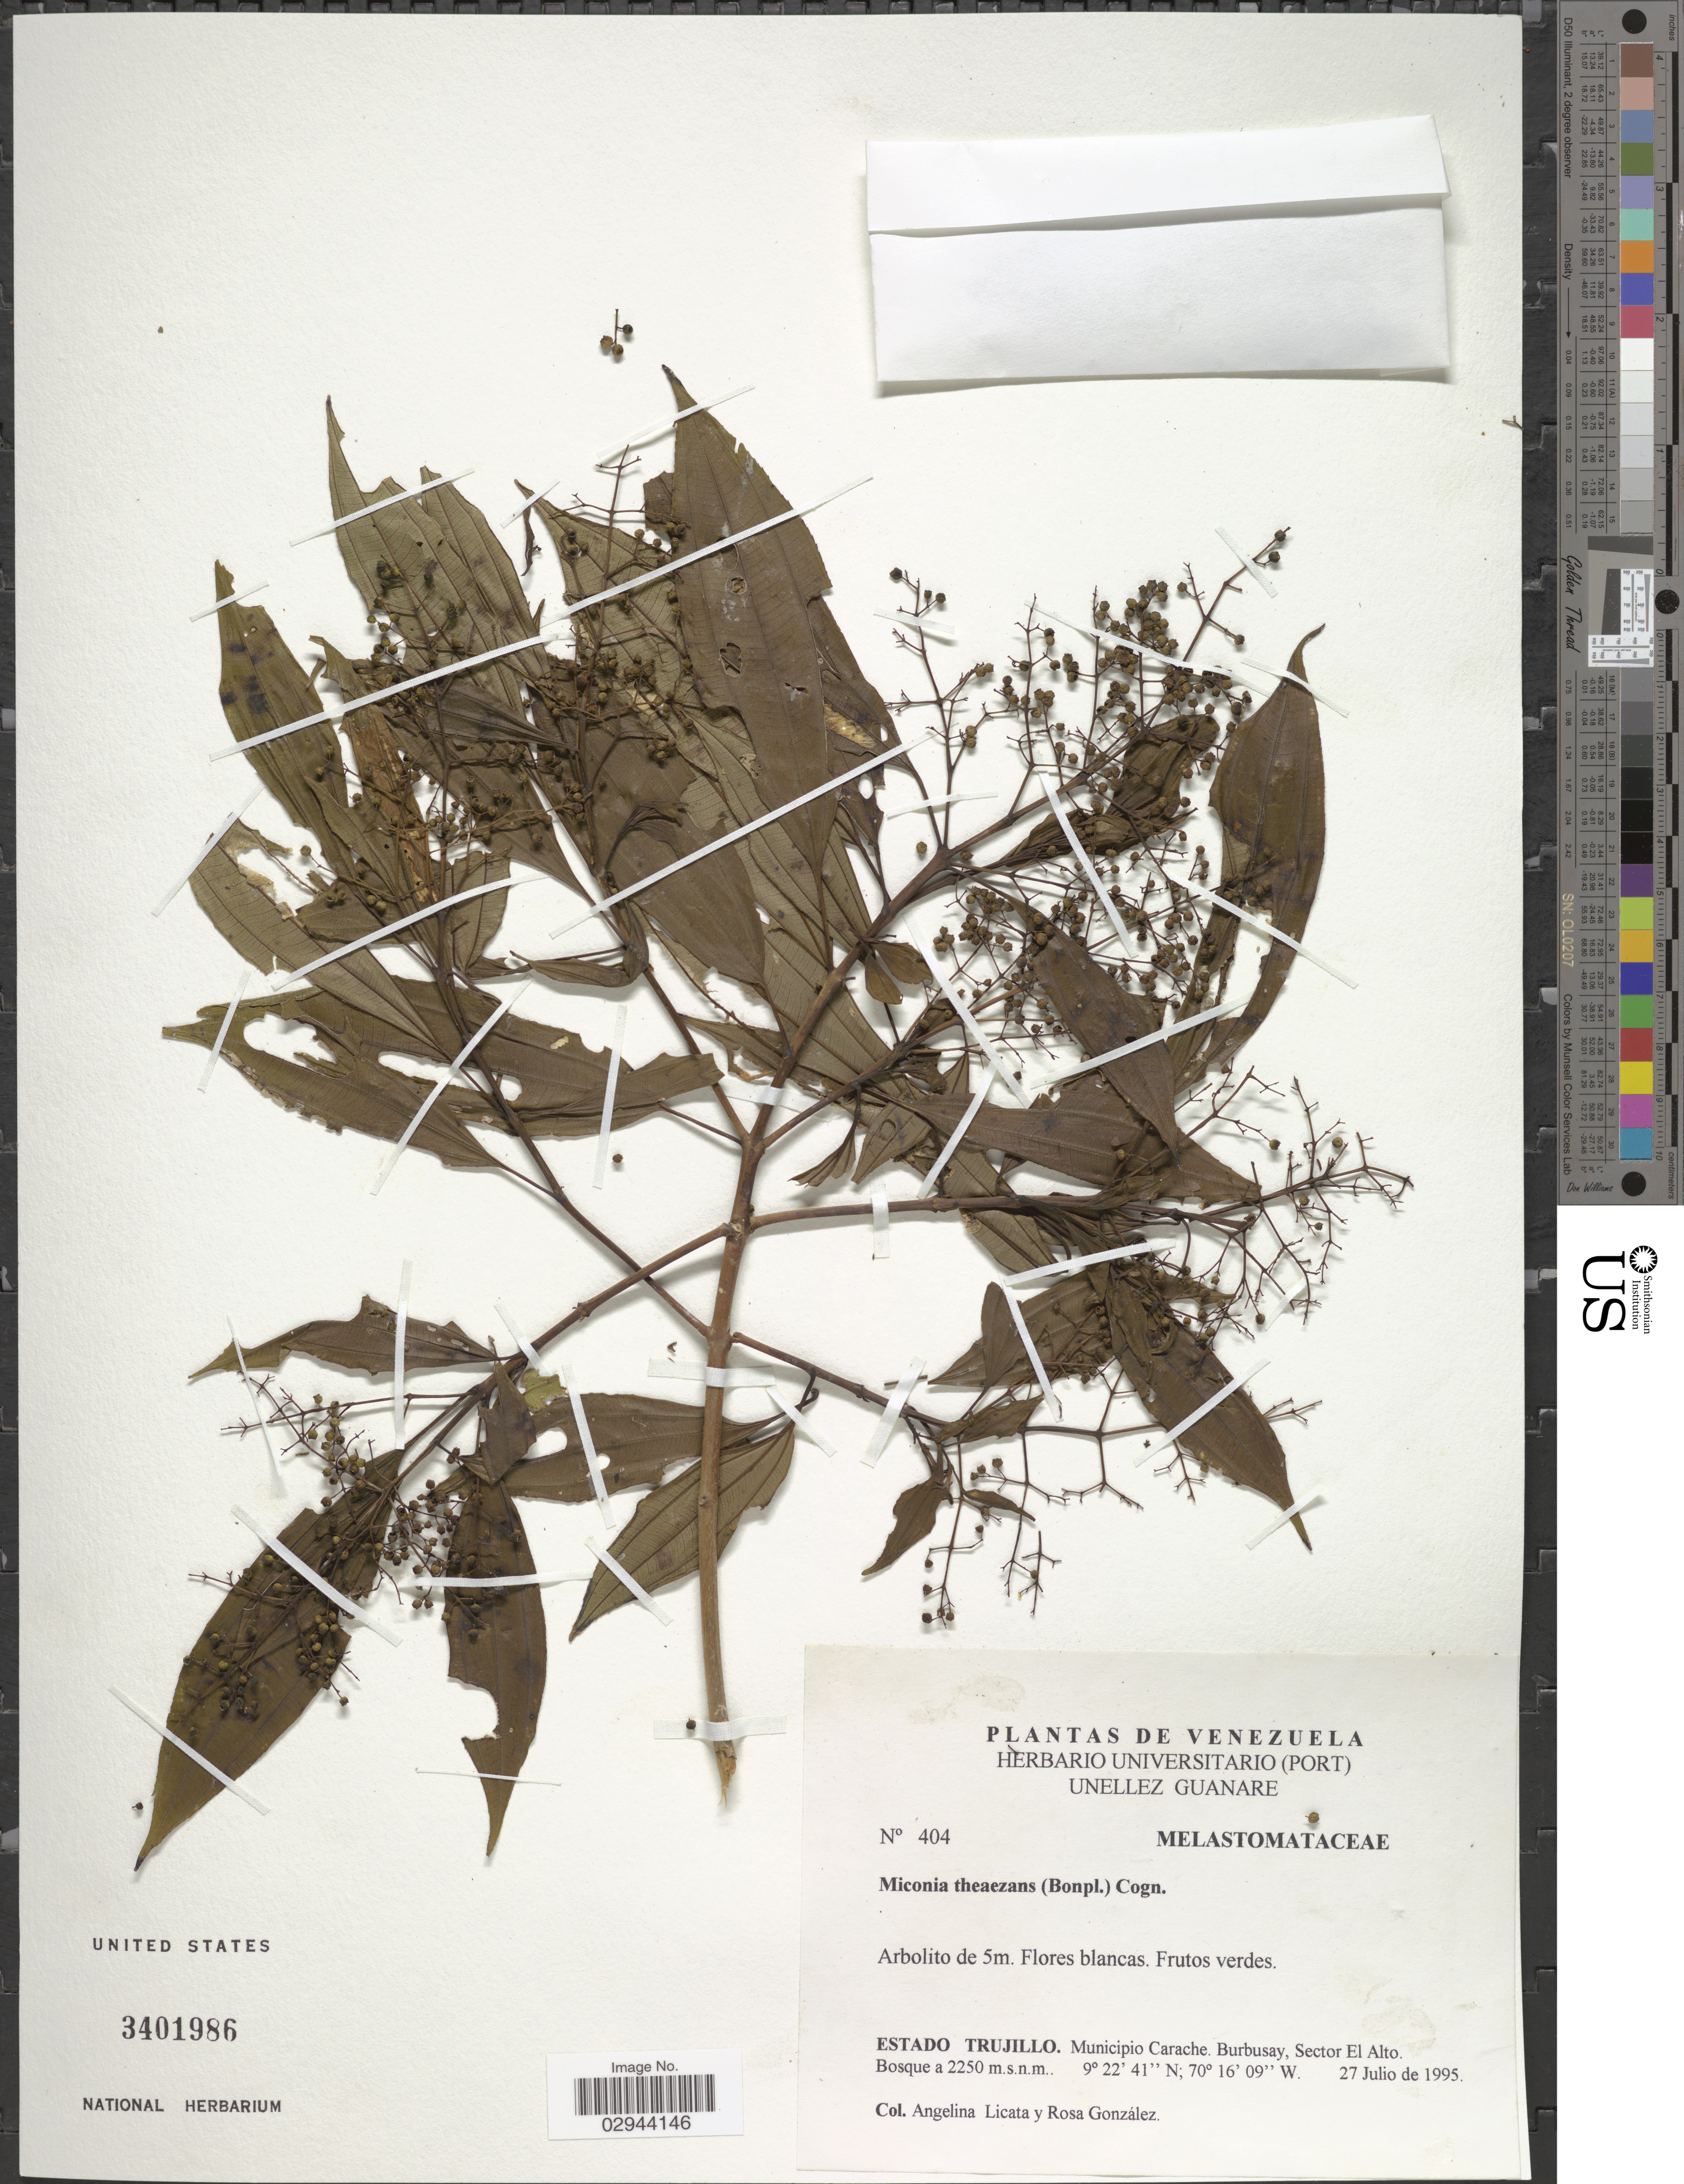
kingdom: Plantae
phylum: Tracheophyta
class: Magnoliopsida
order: Myrtales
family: Melastomataceae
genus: Miconia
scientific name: Miconia theizans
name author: (Bonpl.) Cogn.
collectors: A. Licata & R. González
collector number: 404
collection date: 1995-07-27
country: Venezuela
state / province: Trujillo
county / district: Carache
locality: Burbusay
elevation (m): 2250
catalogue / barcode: US 3401986